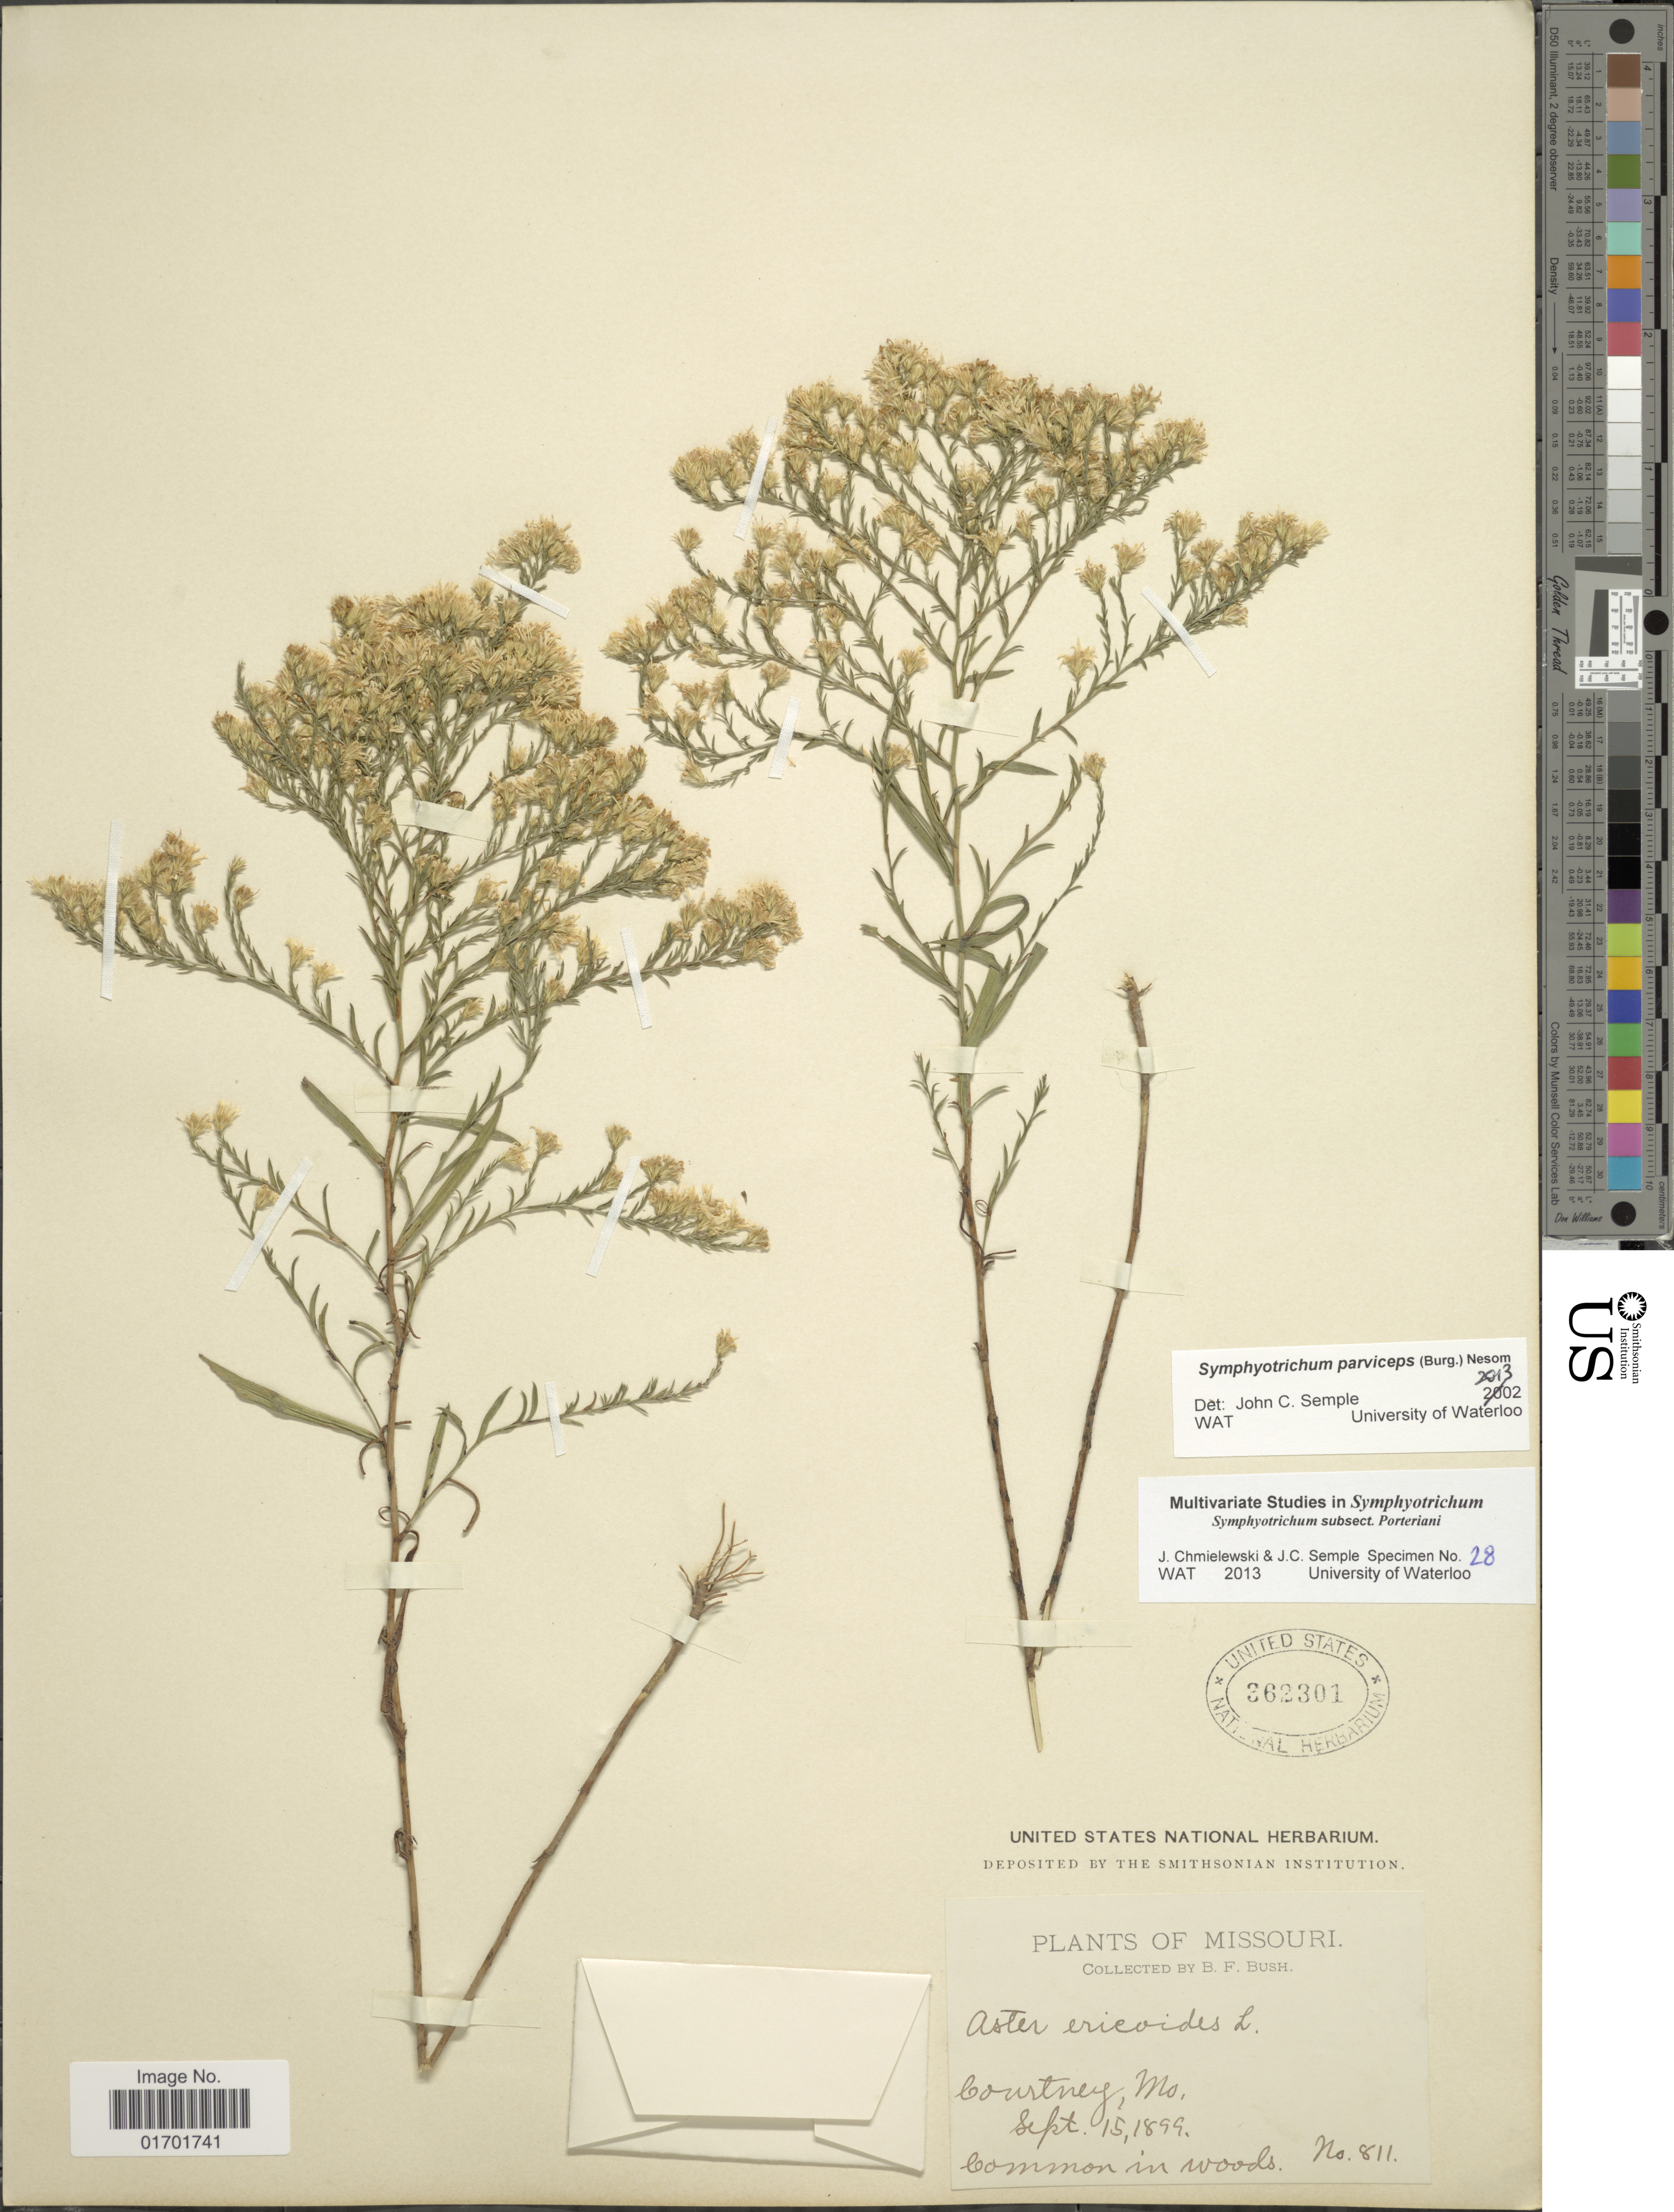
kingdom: Plantae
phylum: Tracheophyta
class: Magnoliopsida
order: Asterales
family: Asteraceae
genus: Symphyotrichum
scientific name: Symphyotrichum parviceps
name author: G.L. Nesom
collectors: B. F. Bush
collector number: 811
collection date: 1899-09-15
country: United States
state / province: Missouri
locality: Courtney.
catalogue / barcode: US 362301